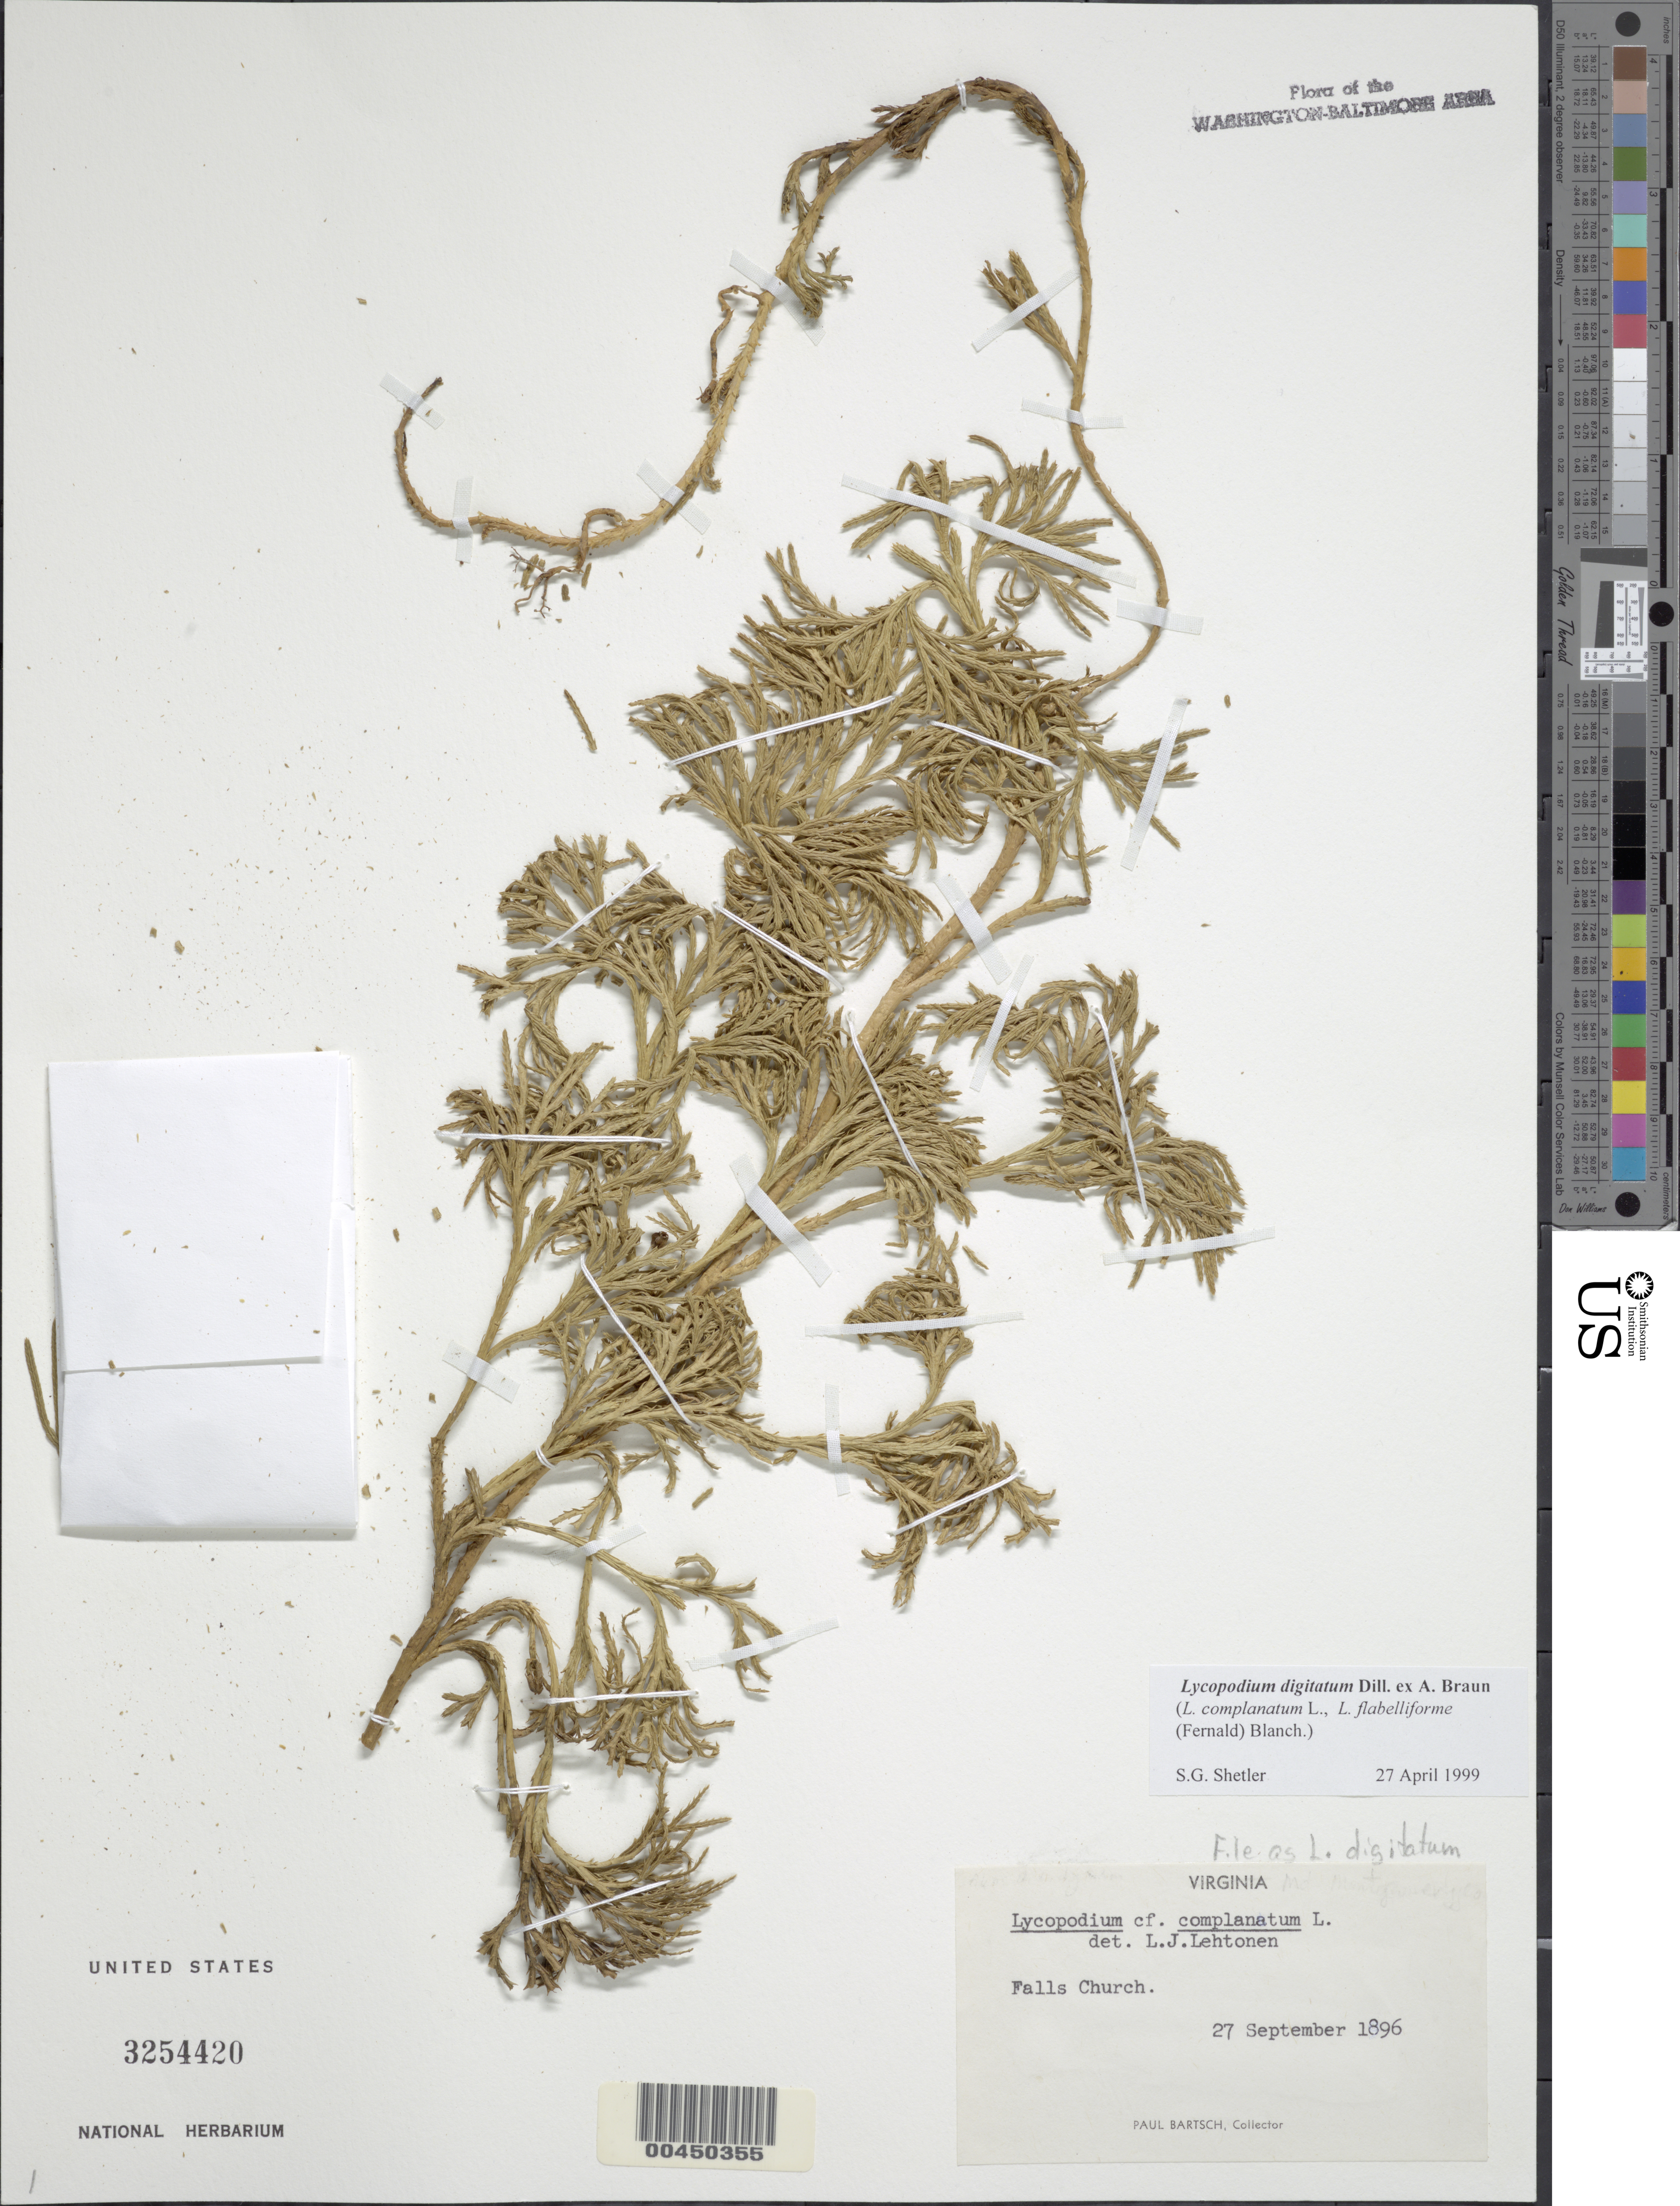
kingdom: Plantae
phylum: Tracheophyta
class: Lycopodiopsida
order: Lycopodiales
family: Lycopodiaceae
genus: Diphasiastrum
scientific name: Diphasiastrum digitatum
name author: (Dill. ex A. Braun) Holub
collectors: P. Bartsch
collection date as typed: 27 Sep 1896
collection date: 1896-09-27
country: United States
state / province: Virginia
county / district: City of Falls Church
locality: Falls Church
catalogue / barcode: US 3254420